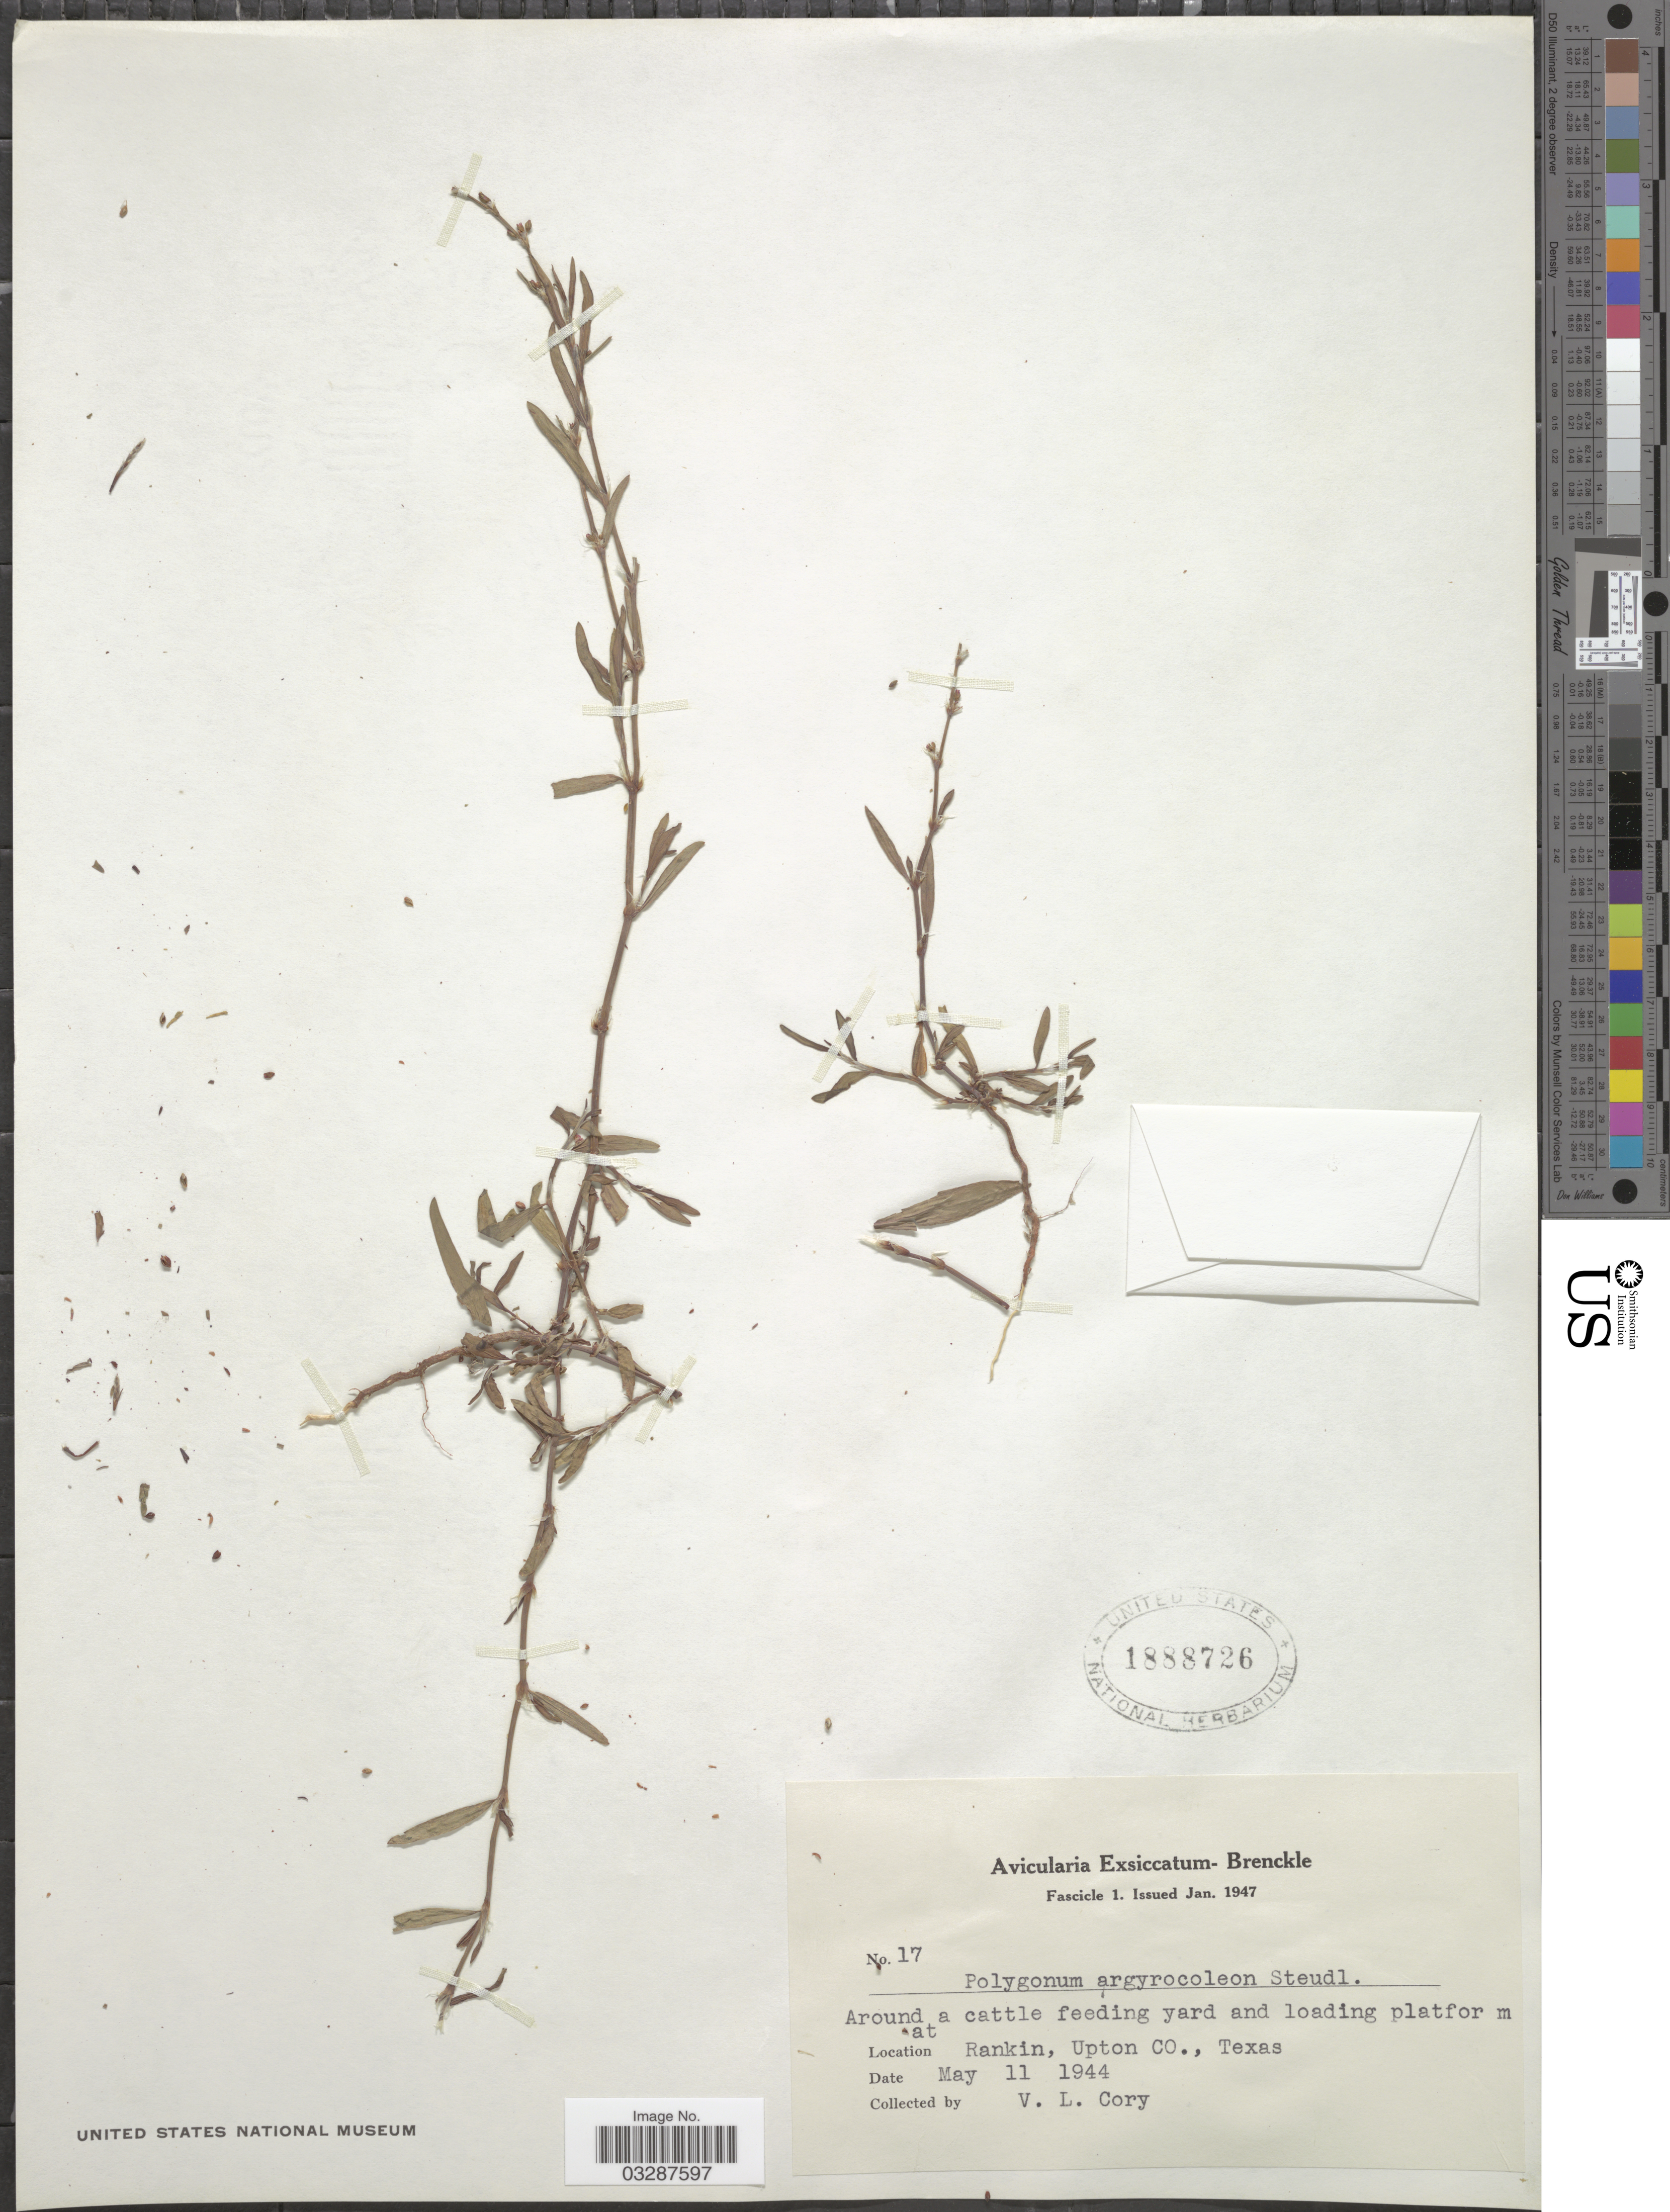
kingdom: Plantae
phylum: Tracheophyta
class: Magnoliopsida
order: Caryophyllales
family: Polygonaceae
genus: Polygonum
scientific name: Polygonum argyrocoleon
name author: Steud. ex Kunze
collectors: V. Cory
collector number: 17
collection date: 1944-05-11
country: United States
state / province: Texas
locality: Rankin, Upton Co.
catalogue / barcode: US 1888726